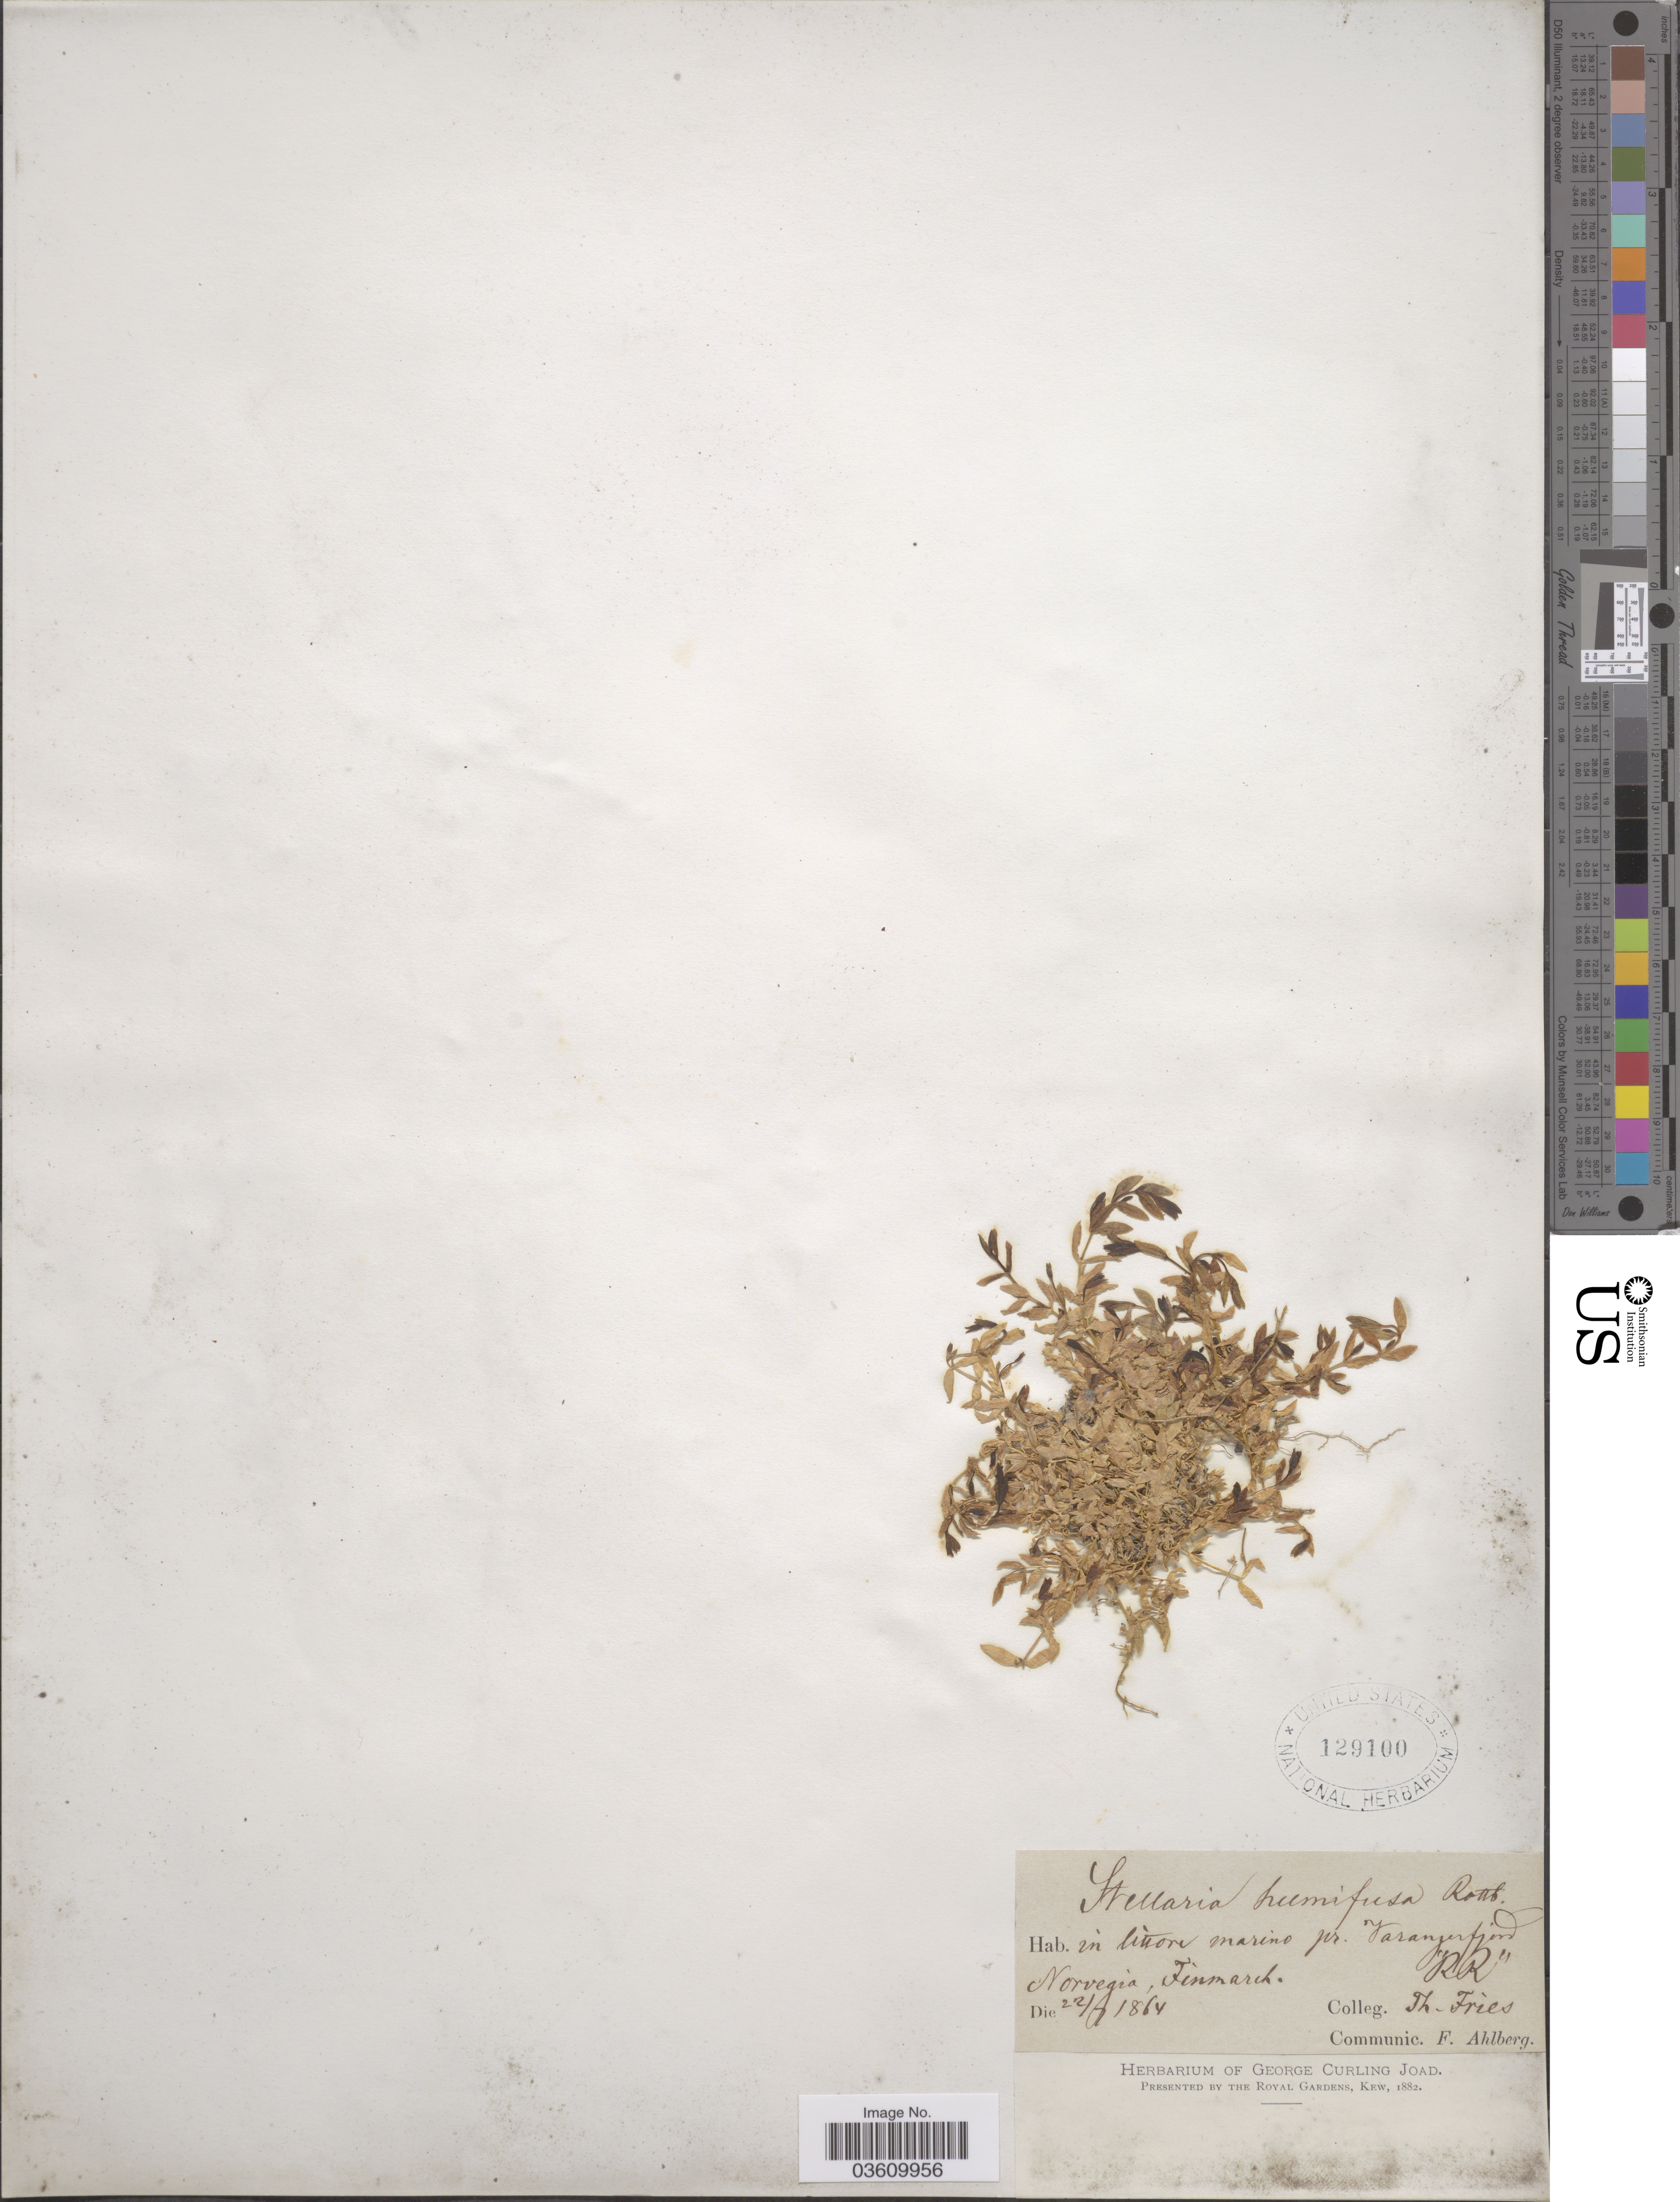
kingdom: Plantae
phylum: Tracheophyta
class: Magnoliopsida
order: Caryophyllales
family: Caryophyllaceae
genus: Stellaria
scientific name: Stellaria humifusa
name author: Rottb.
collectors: T. Fries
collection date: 1864-07-22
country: Norway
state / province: Finnmark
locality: In litore marino pr. Varangerfjord Norvegia, Finmarch.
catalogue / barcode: US 129100